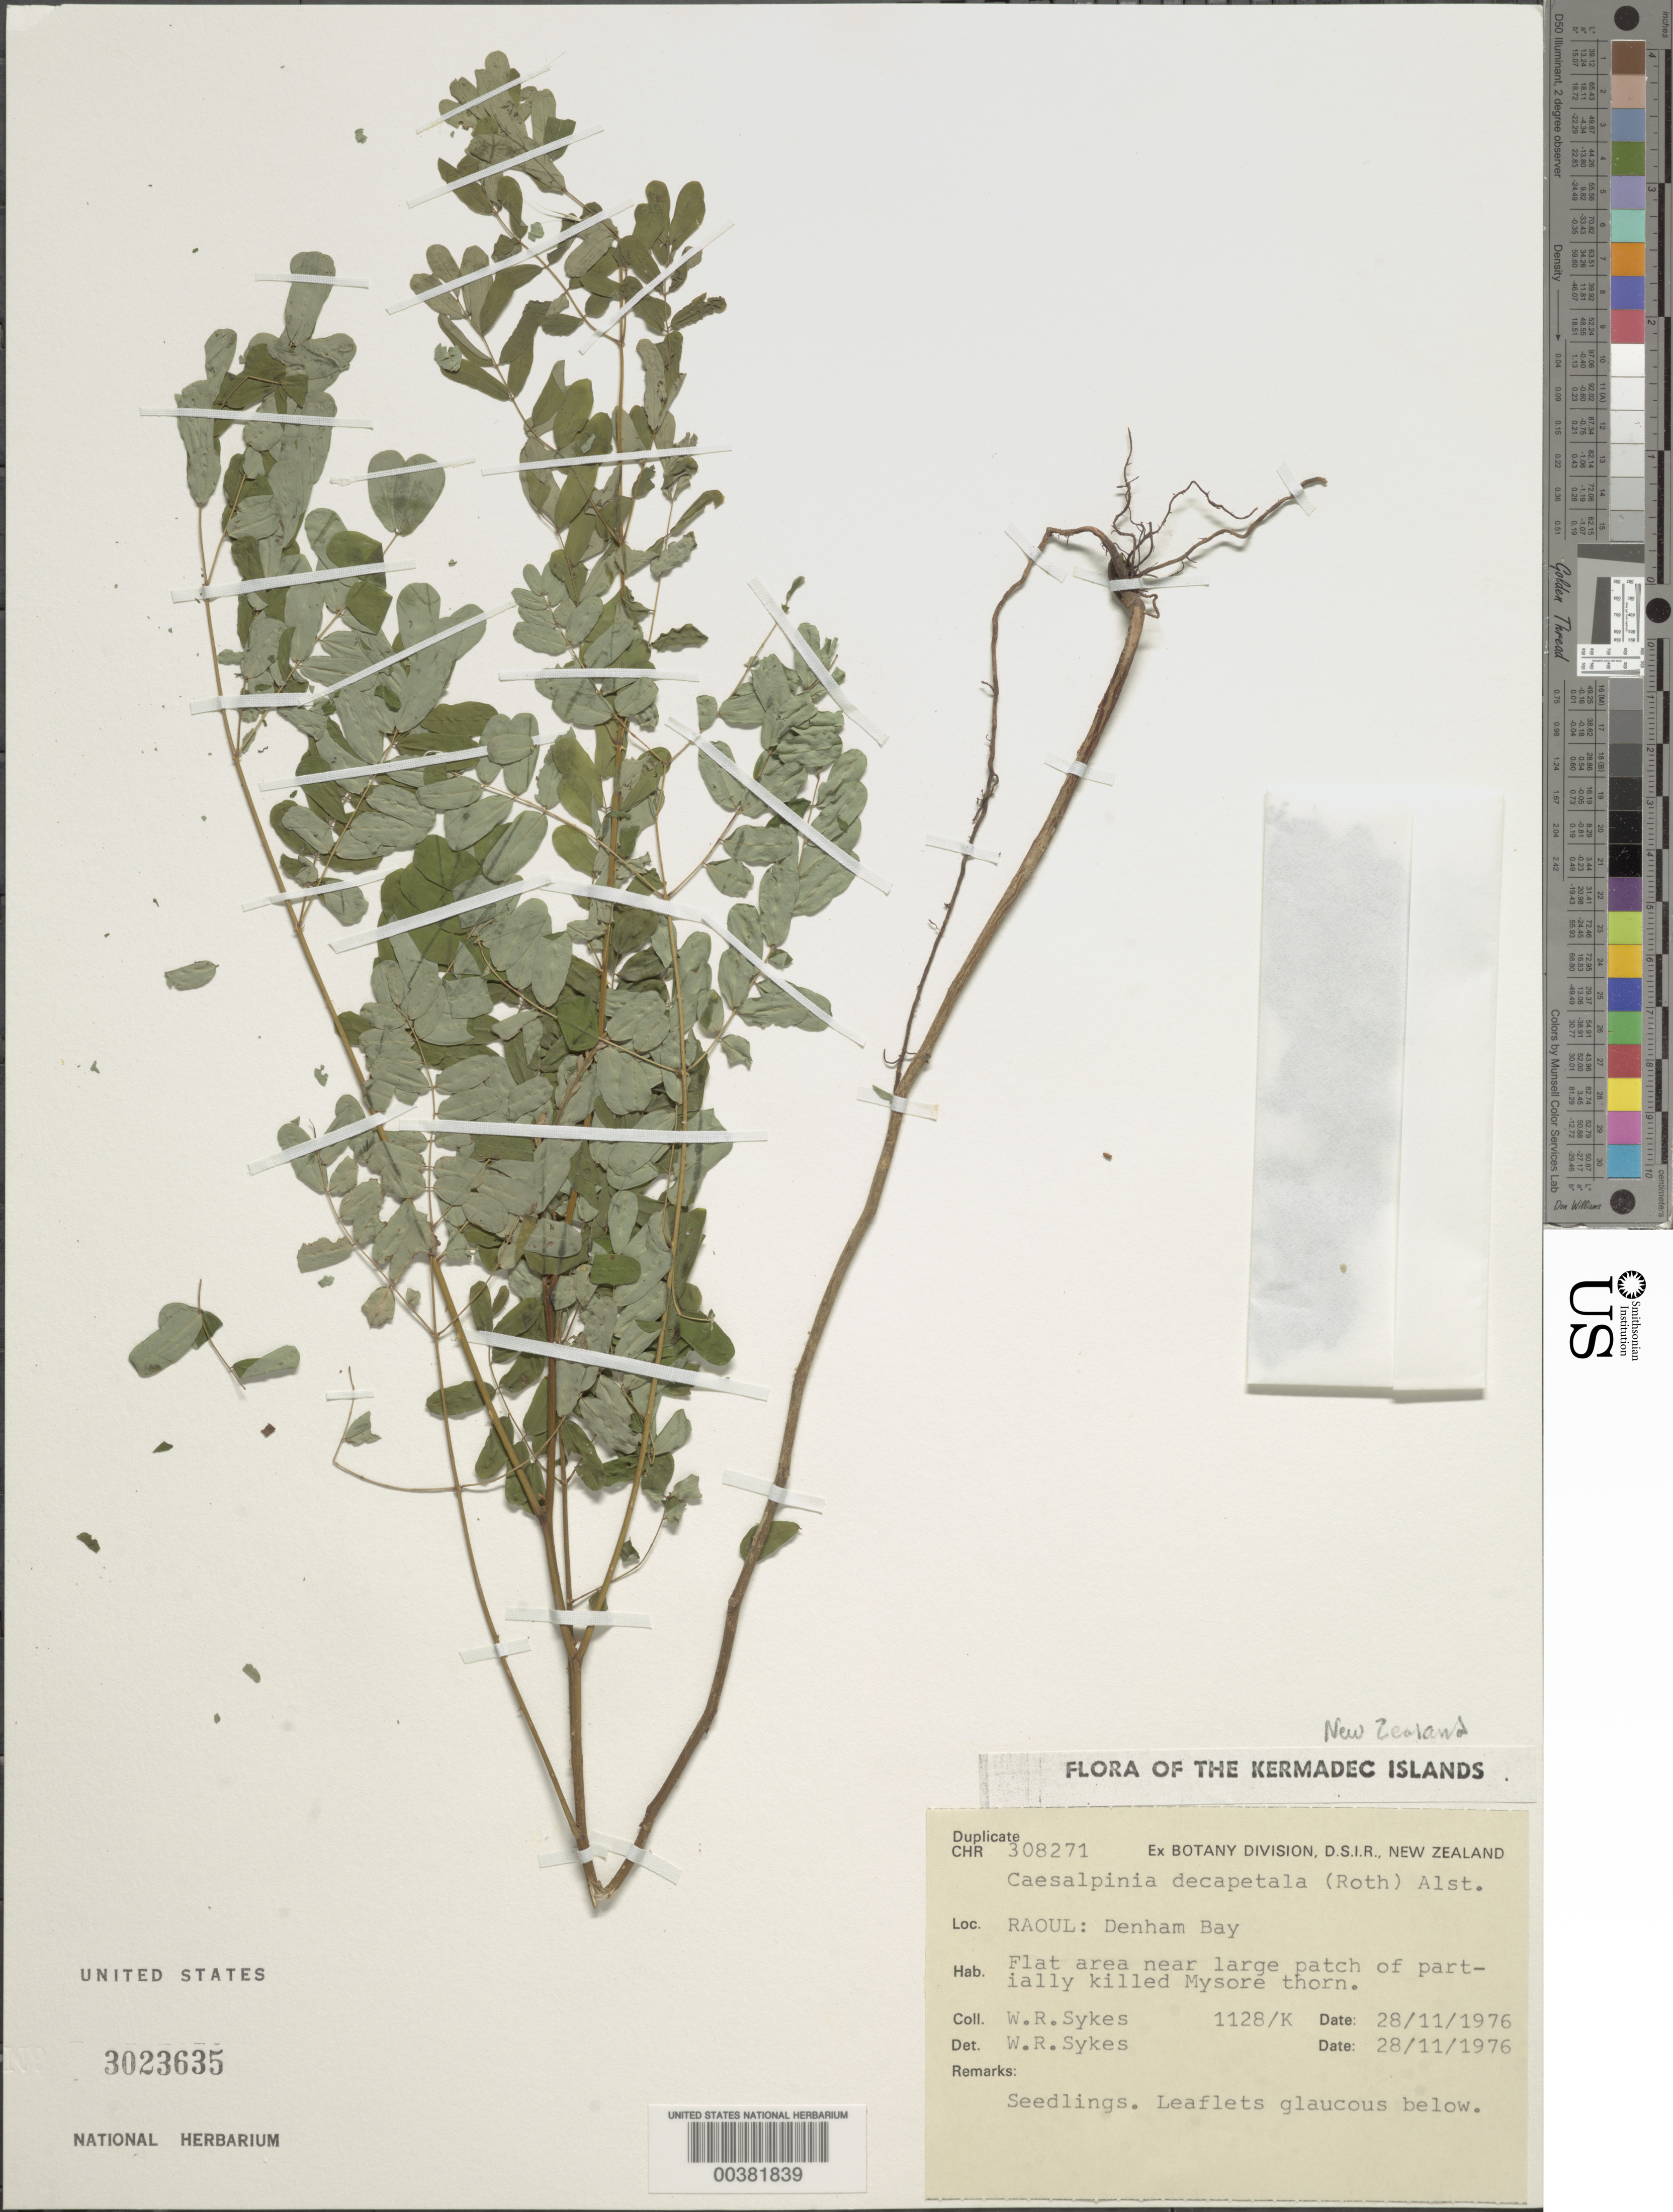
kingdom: Plantae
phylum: Tracheophyta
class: Magnoliopsida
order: Fabales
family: Fabaceae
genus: Biancaea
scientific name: Biancaea decapetala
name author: (Roth) O. Deg.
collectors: W. R. Sykes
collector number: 1128/k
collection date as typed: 28 Nov 1976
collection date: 1976-11-28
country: New Zealand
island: Raoul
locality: Denham Bay [KERMADEC IS.]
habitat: Flat area near large patch of partially killed thorn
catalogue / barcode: US 3023635